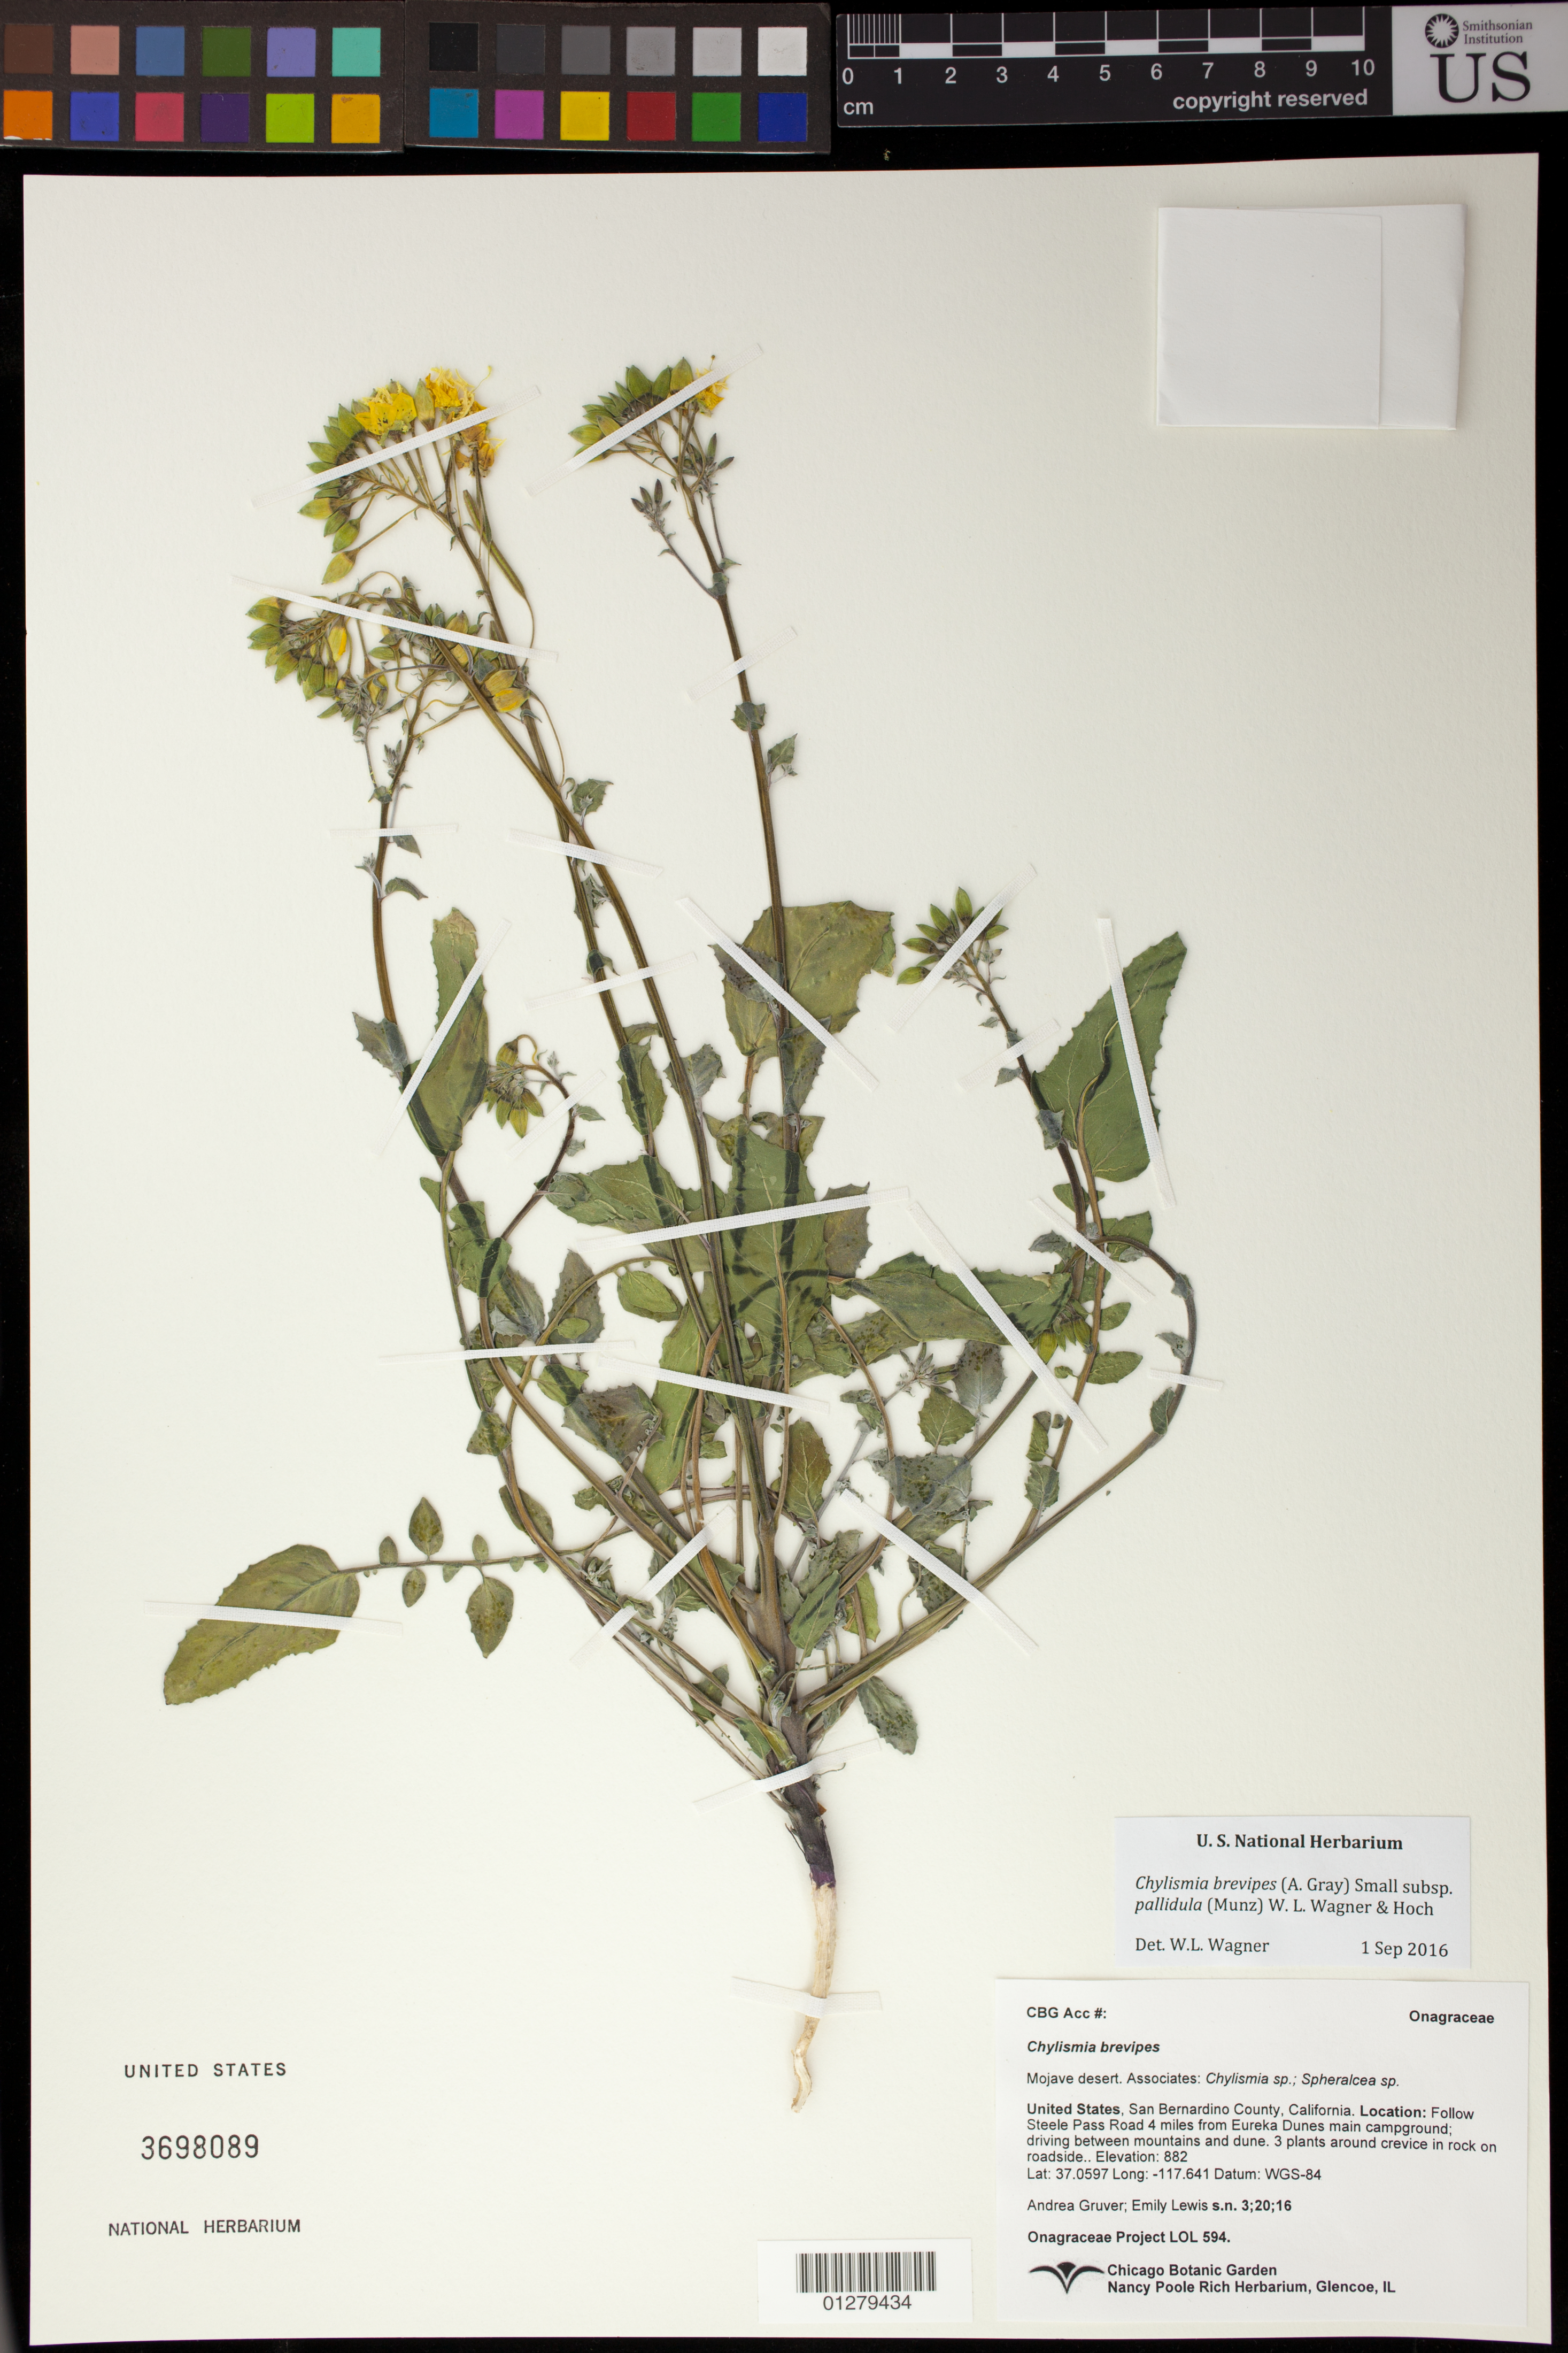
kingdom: Plantae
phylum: Tracheophyta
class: Magnoliopsida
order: Myrtales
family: Onagraceae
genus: Chylismia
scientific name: Chylismia brevipes subsp. pallidula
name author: (Munz) W.L. Wagner & Hoch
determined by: Wagner, W. L., (BOT), Smithsonian Institution - National Museum of Natural History (UNITED STATES)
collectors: A. Gruver & E. Lewis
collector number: LOL 594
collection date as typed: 3/20/16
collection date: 2016-03-20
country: United States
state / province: California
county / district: San Bernardino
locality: Death Valley National Park, follow Steele Pass 4 miles from Eureka Dunes main campground, driving between mountains and dune, plants along road past campsites.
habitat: Dry sandy habitat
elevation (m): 882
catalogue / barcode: US 3698089